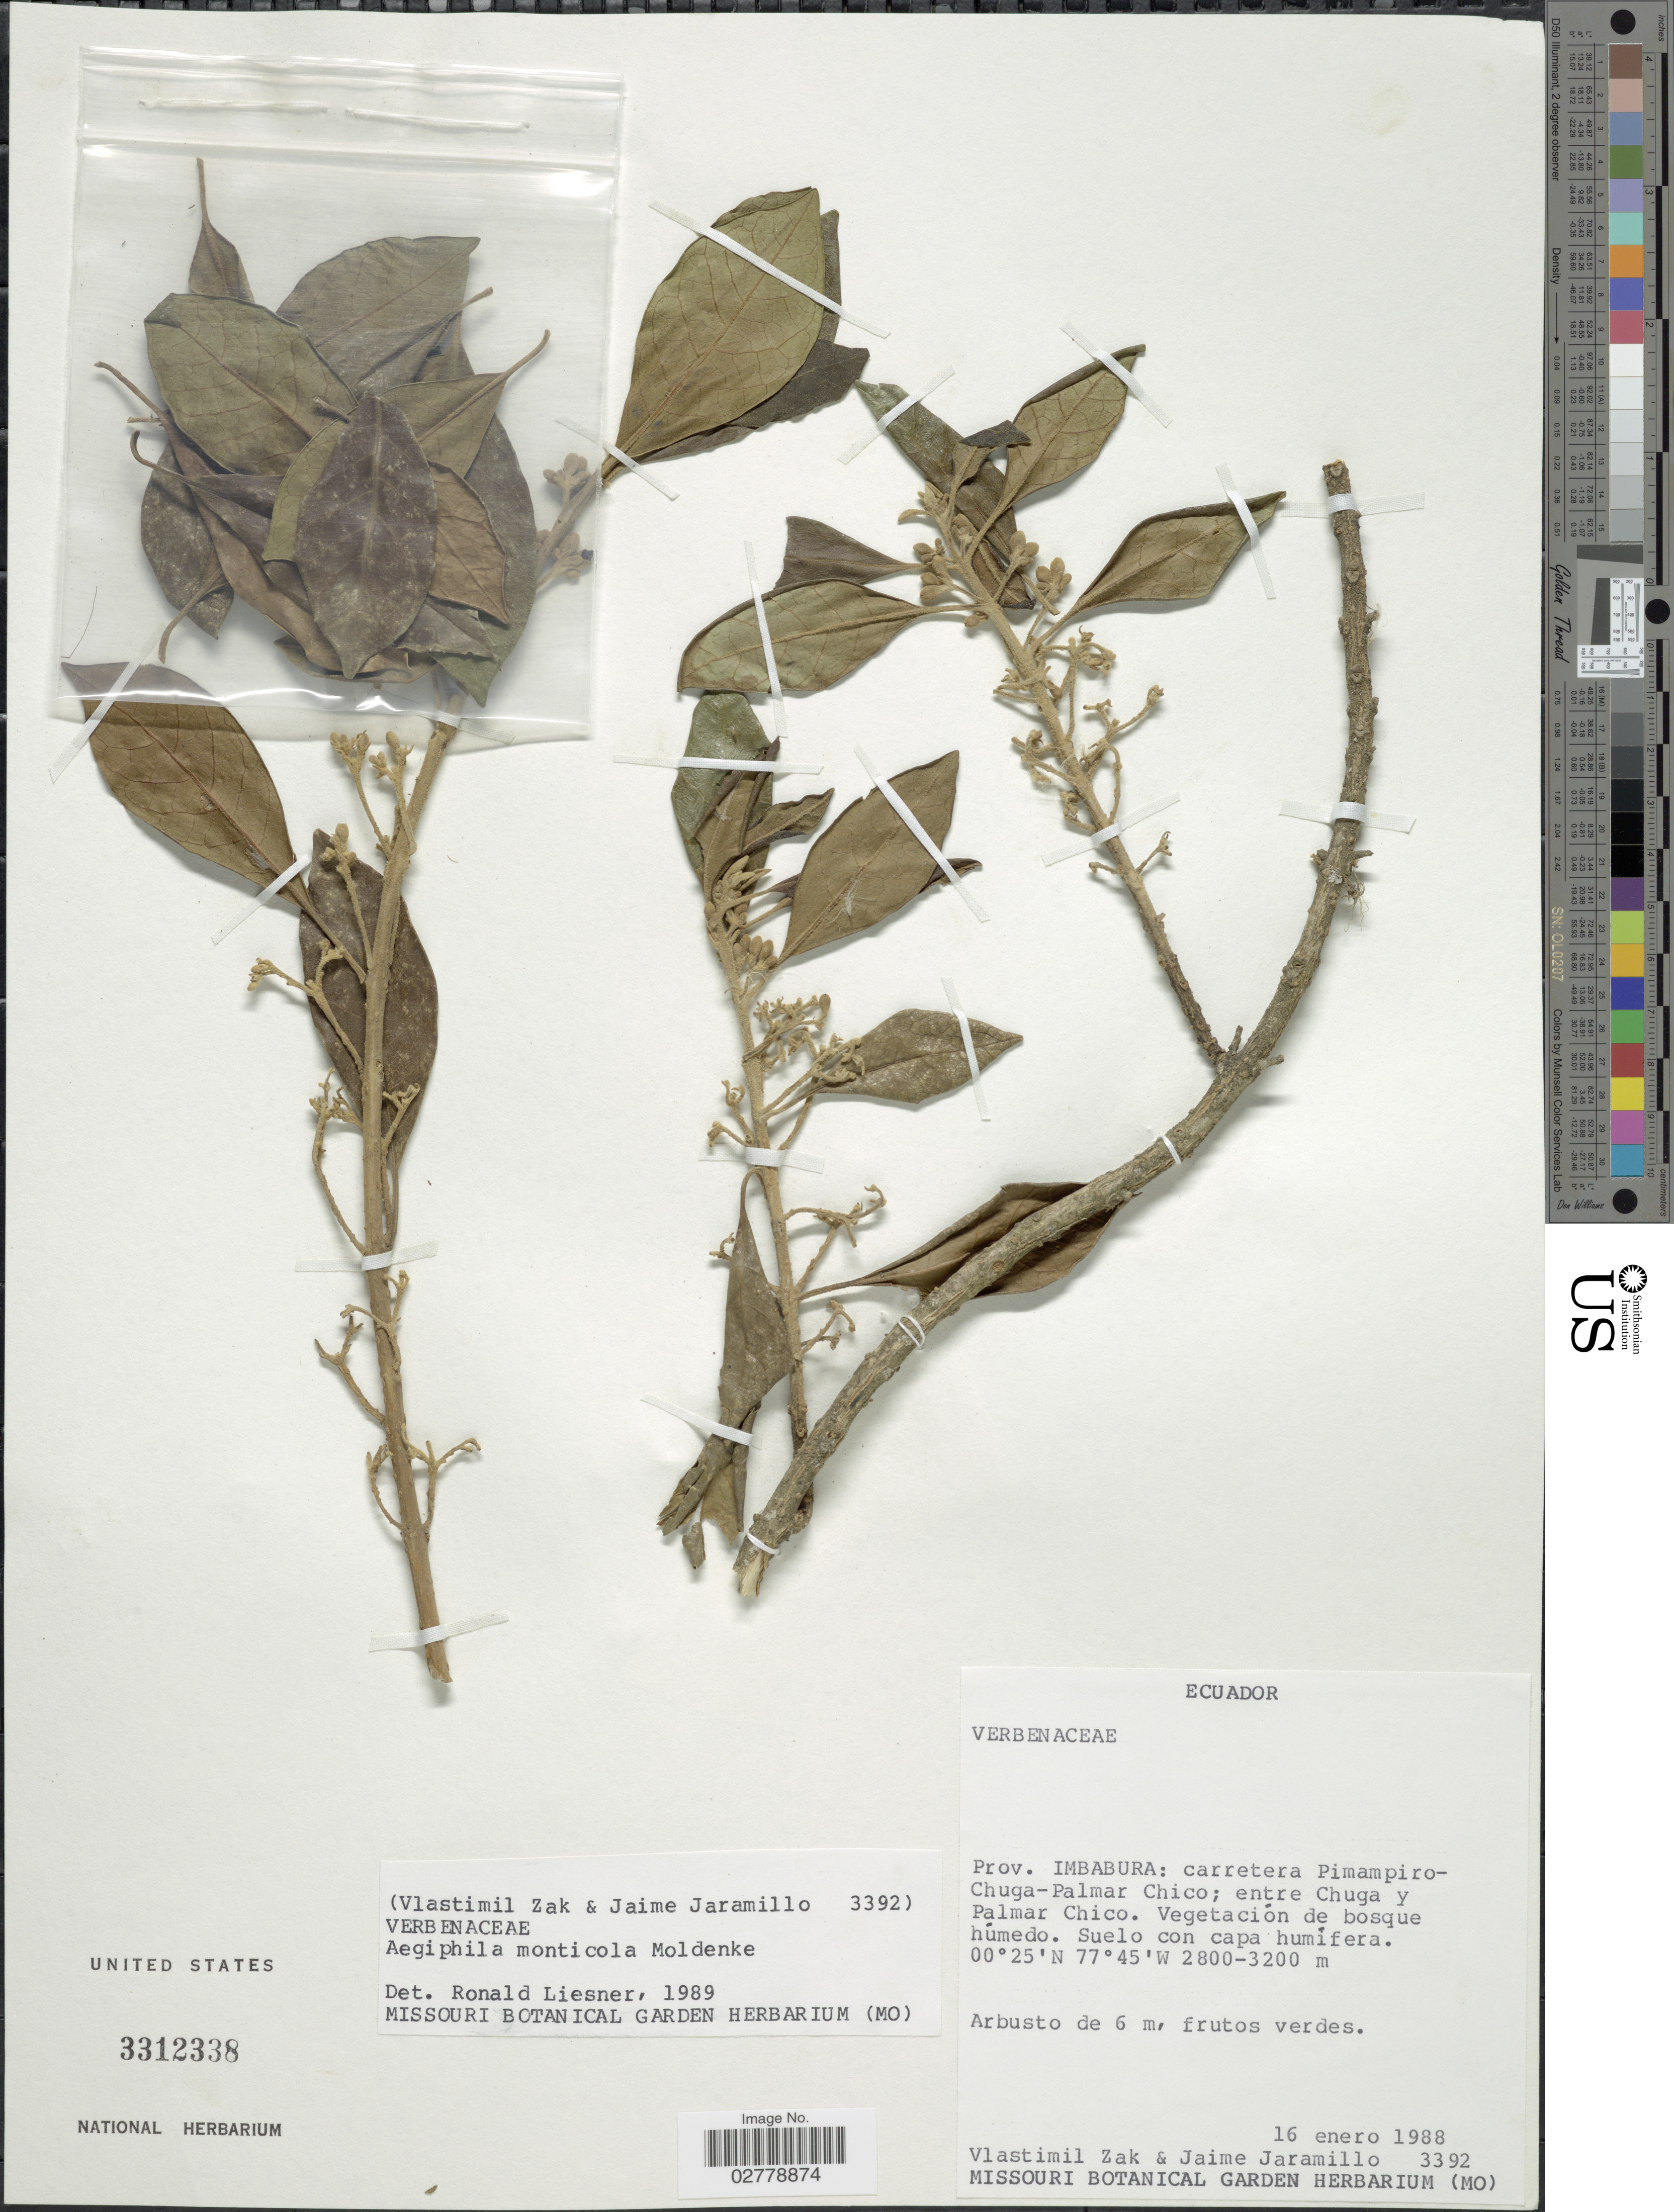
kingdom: Plantae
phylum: Tracheophyta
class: Magnoliopsida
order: Lamiales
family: Lamiaceae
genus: Aegiphila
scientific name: Aegiphila monticola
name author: Moldenke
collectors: V. Zak & J. Jaramillo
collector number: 3392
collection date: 1988-01-16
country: Ecuador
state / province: Imbabura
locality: Carretera Pimampiro-Chuga-Palmar Chico; entre Chuga y Palmar Chico.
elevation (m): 2800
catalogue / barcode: US 3312338